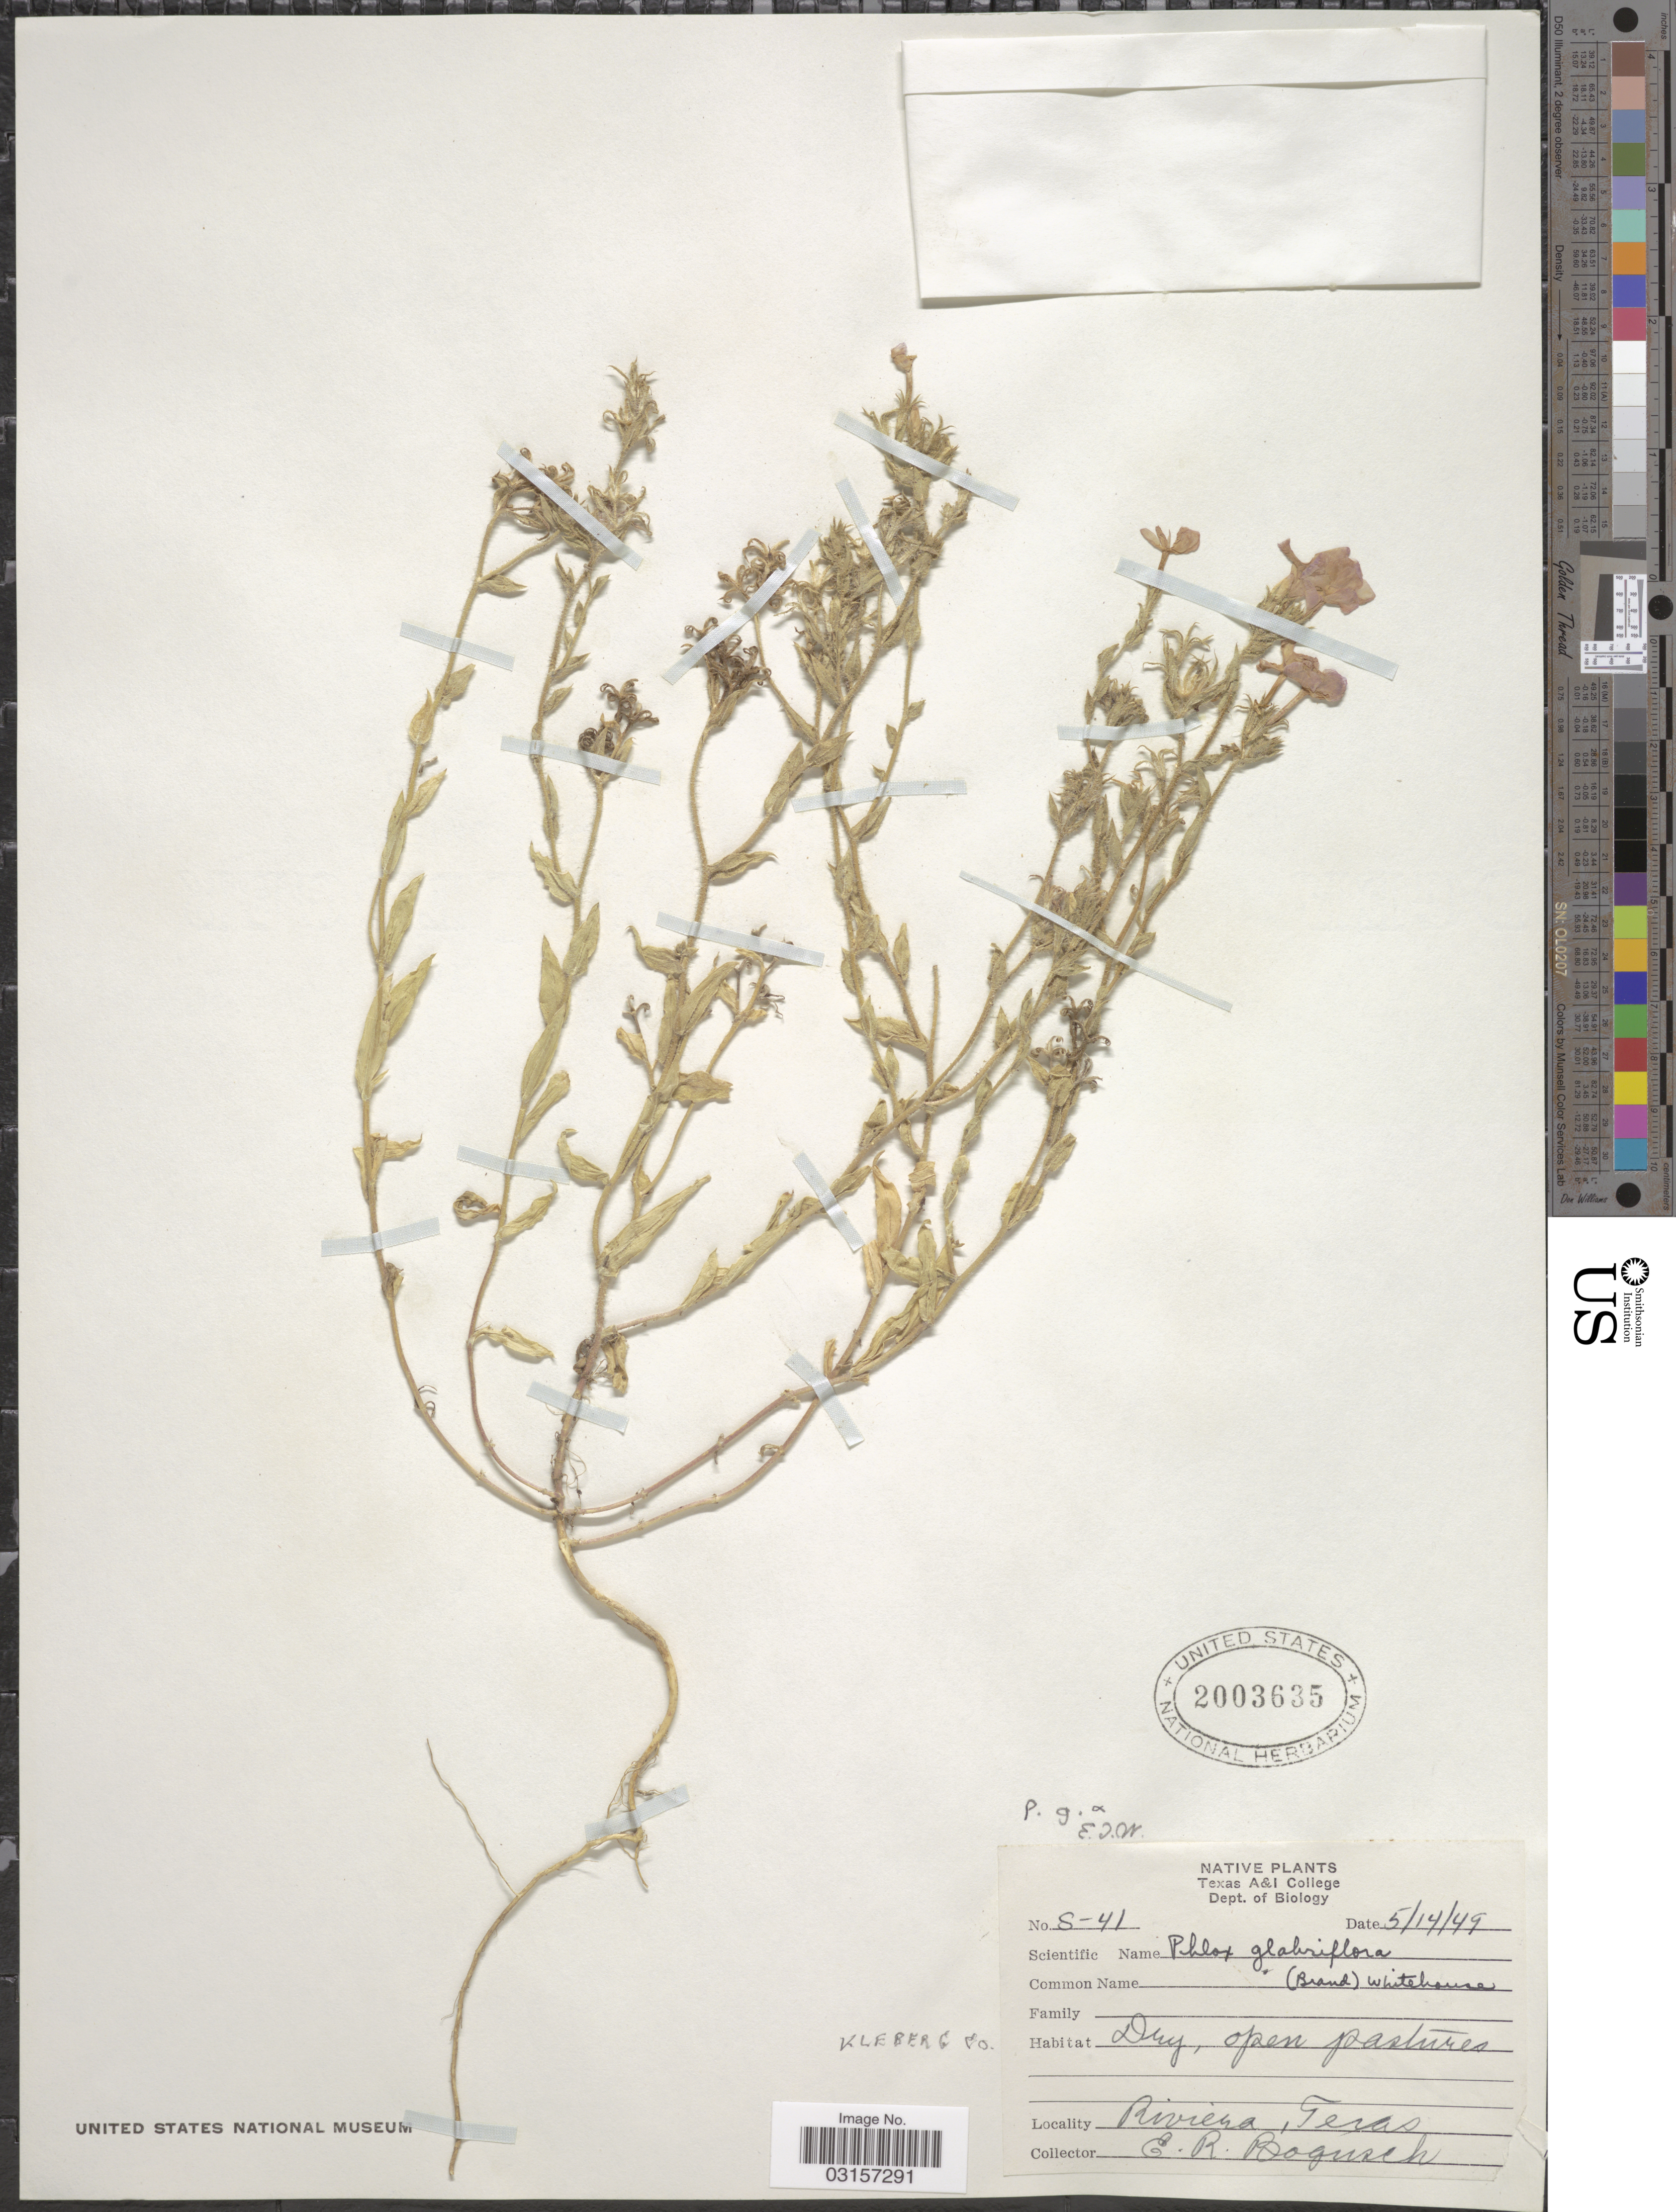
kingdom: Plantae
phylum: Tracheophyta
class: Magnoliopsida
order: Ericales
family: Polemoniaceae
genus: Phlox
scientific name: Phlox glabriflora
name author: (Brand) Whitehouse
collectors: E. Bogusch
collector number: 8-41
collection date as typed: Transcribed d/m/y: 14/5/49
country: United States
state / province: Texas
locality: Kleberg Co., Dry, open pastures, Riviera, Texas.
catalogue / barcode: US 2003635